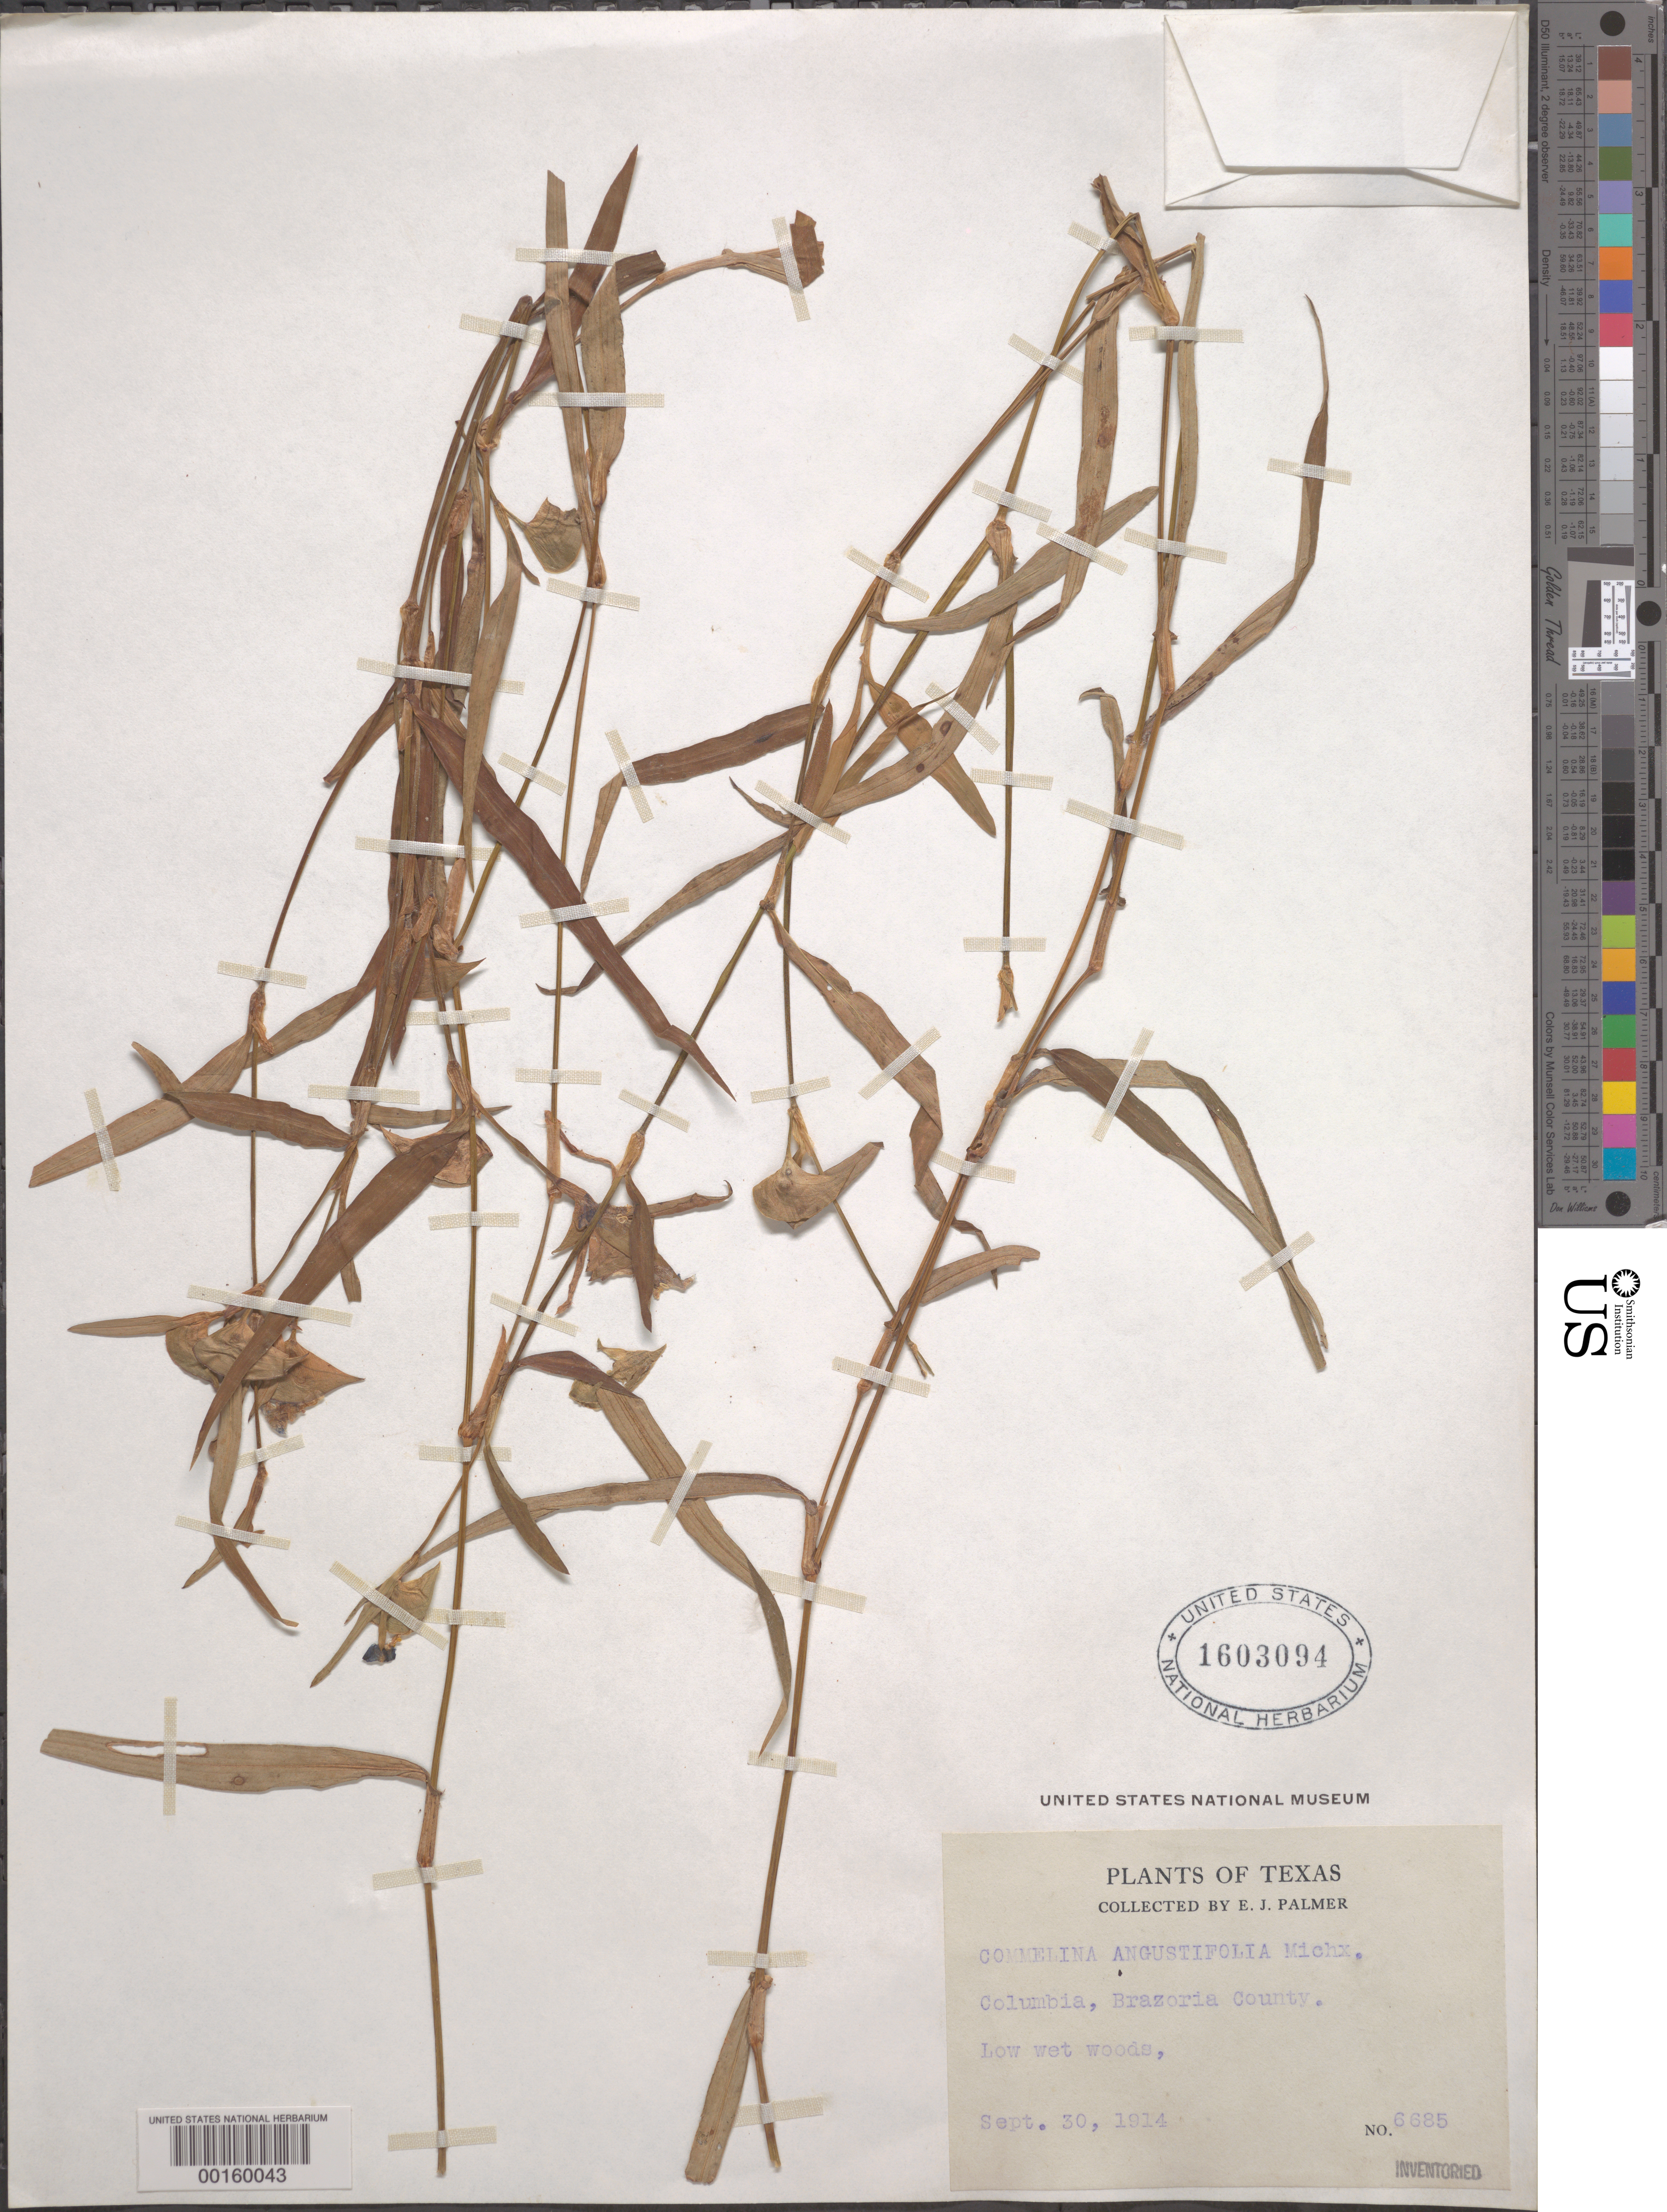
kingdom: Plantae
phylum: Tracheophyta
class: Liliopsida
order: Commelinales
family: Commelinaceae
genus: Commelina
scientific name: Commelina erecta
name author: L.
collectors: E. J. Palmer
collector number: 6685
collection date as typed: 30 Sep 1914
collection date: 1914-09-30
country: United States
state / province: Texas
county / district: Brazoria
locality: Columbia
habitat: Low wet woods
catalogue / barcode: US 1603094